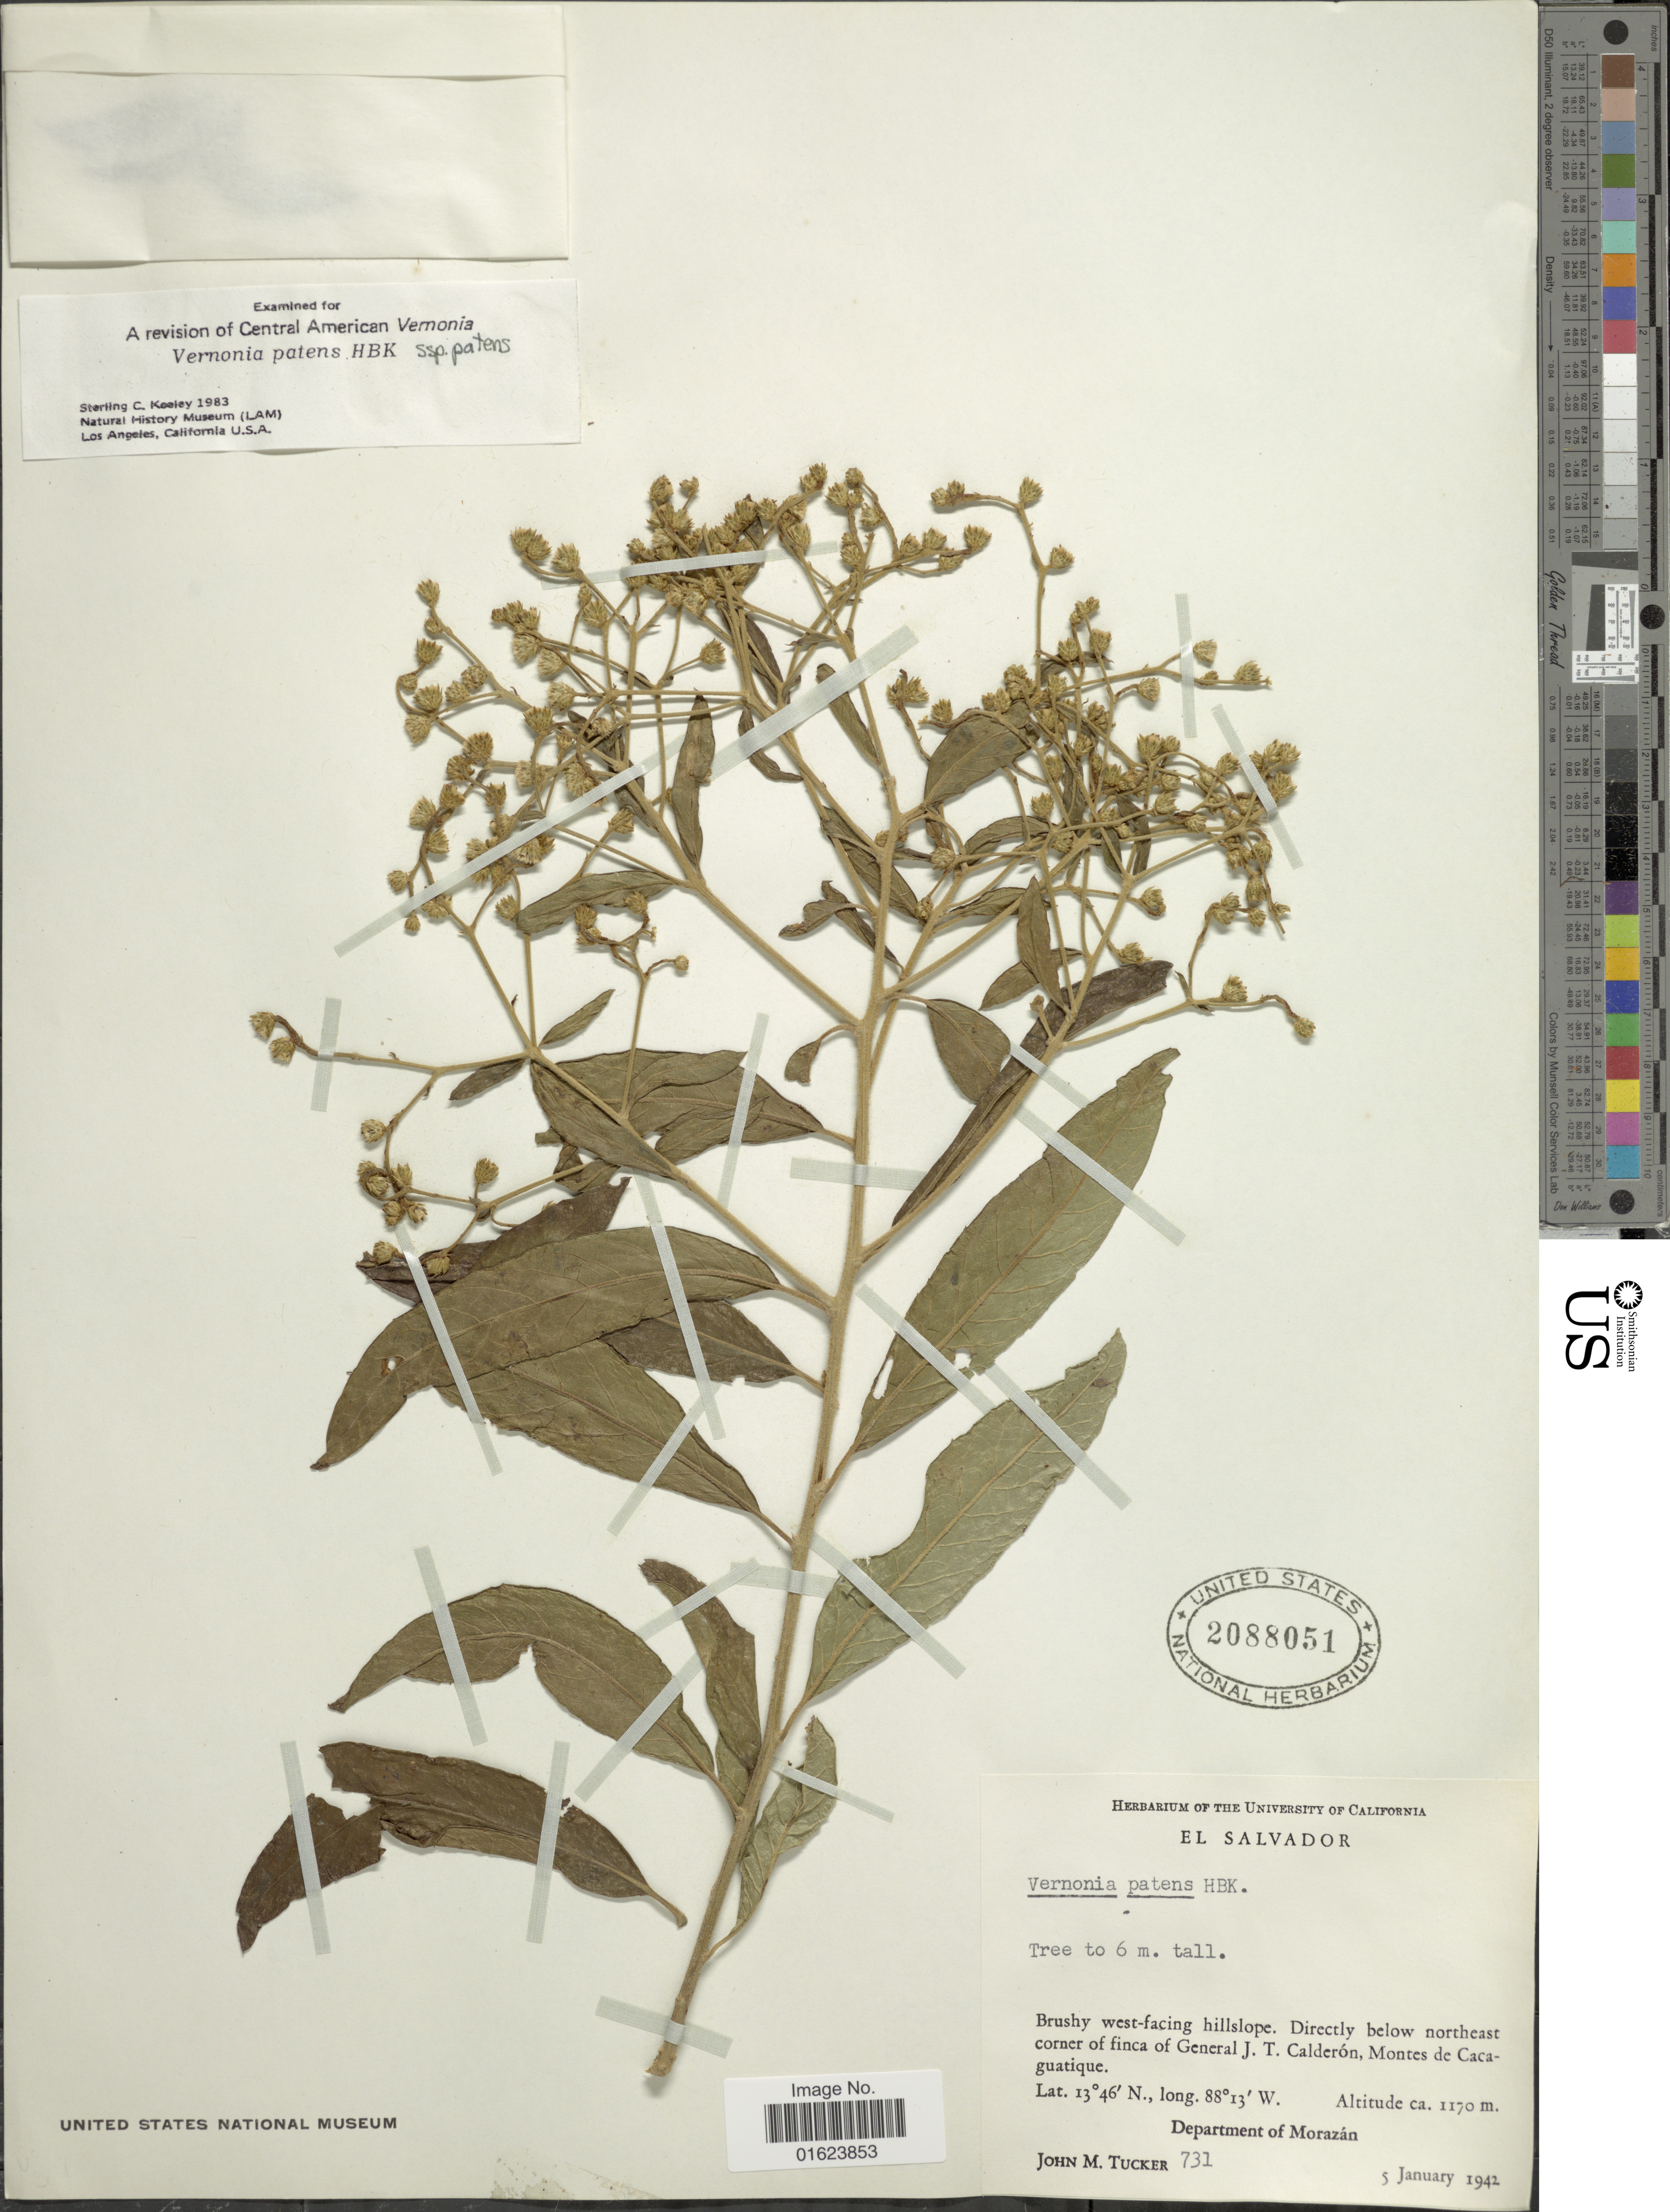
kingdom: Plantae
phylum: Tracheophyta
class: Magnoliopsida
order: Asterales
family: Asteraceae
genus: Vernonanthura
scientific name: Vernonanthura patens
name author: (Kunth) H. Rob.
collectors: J. M. Tucker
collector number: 731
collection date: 1942-01-05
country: El Salvador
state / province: Morazan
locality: Directly below northeast corner of finca General J.T. Calderon, Montes de Cacaguatique. Department of Morazan.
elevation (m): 1170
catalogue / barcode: US 2088051